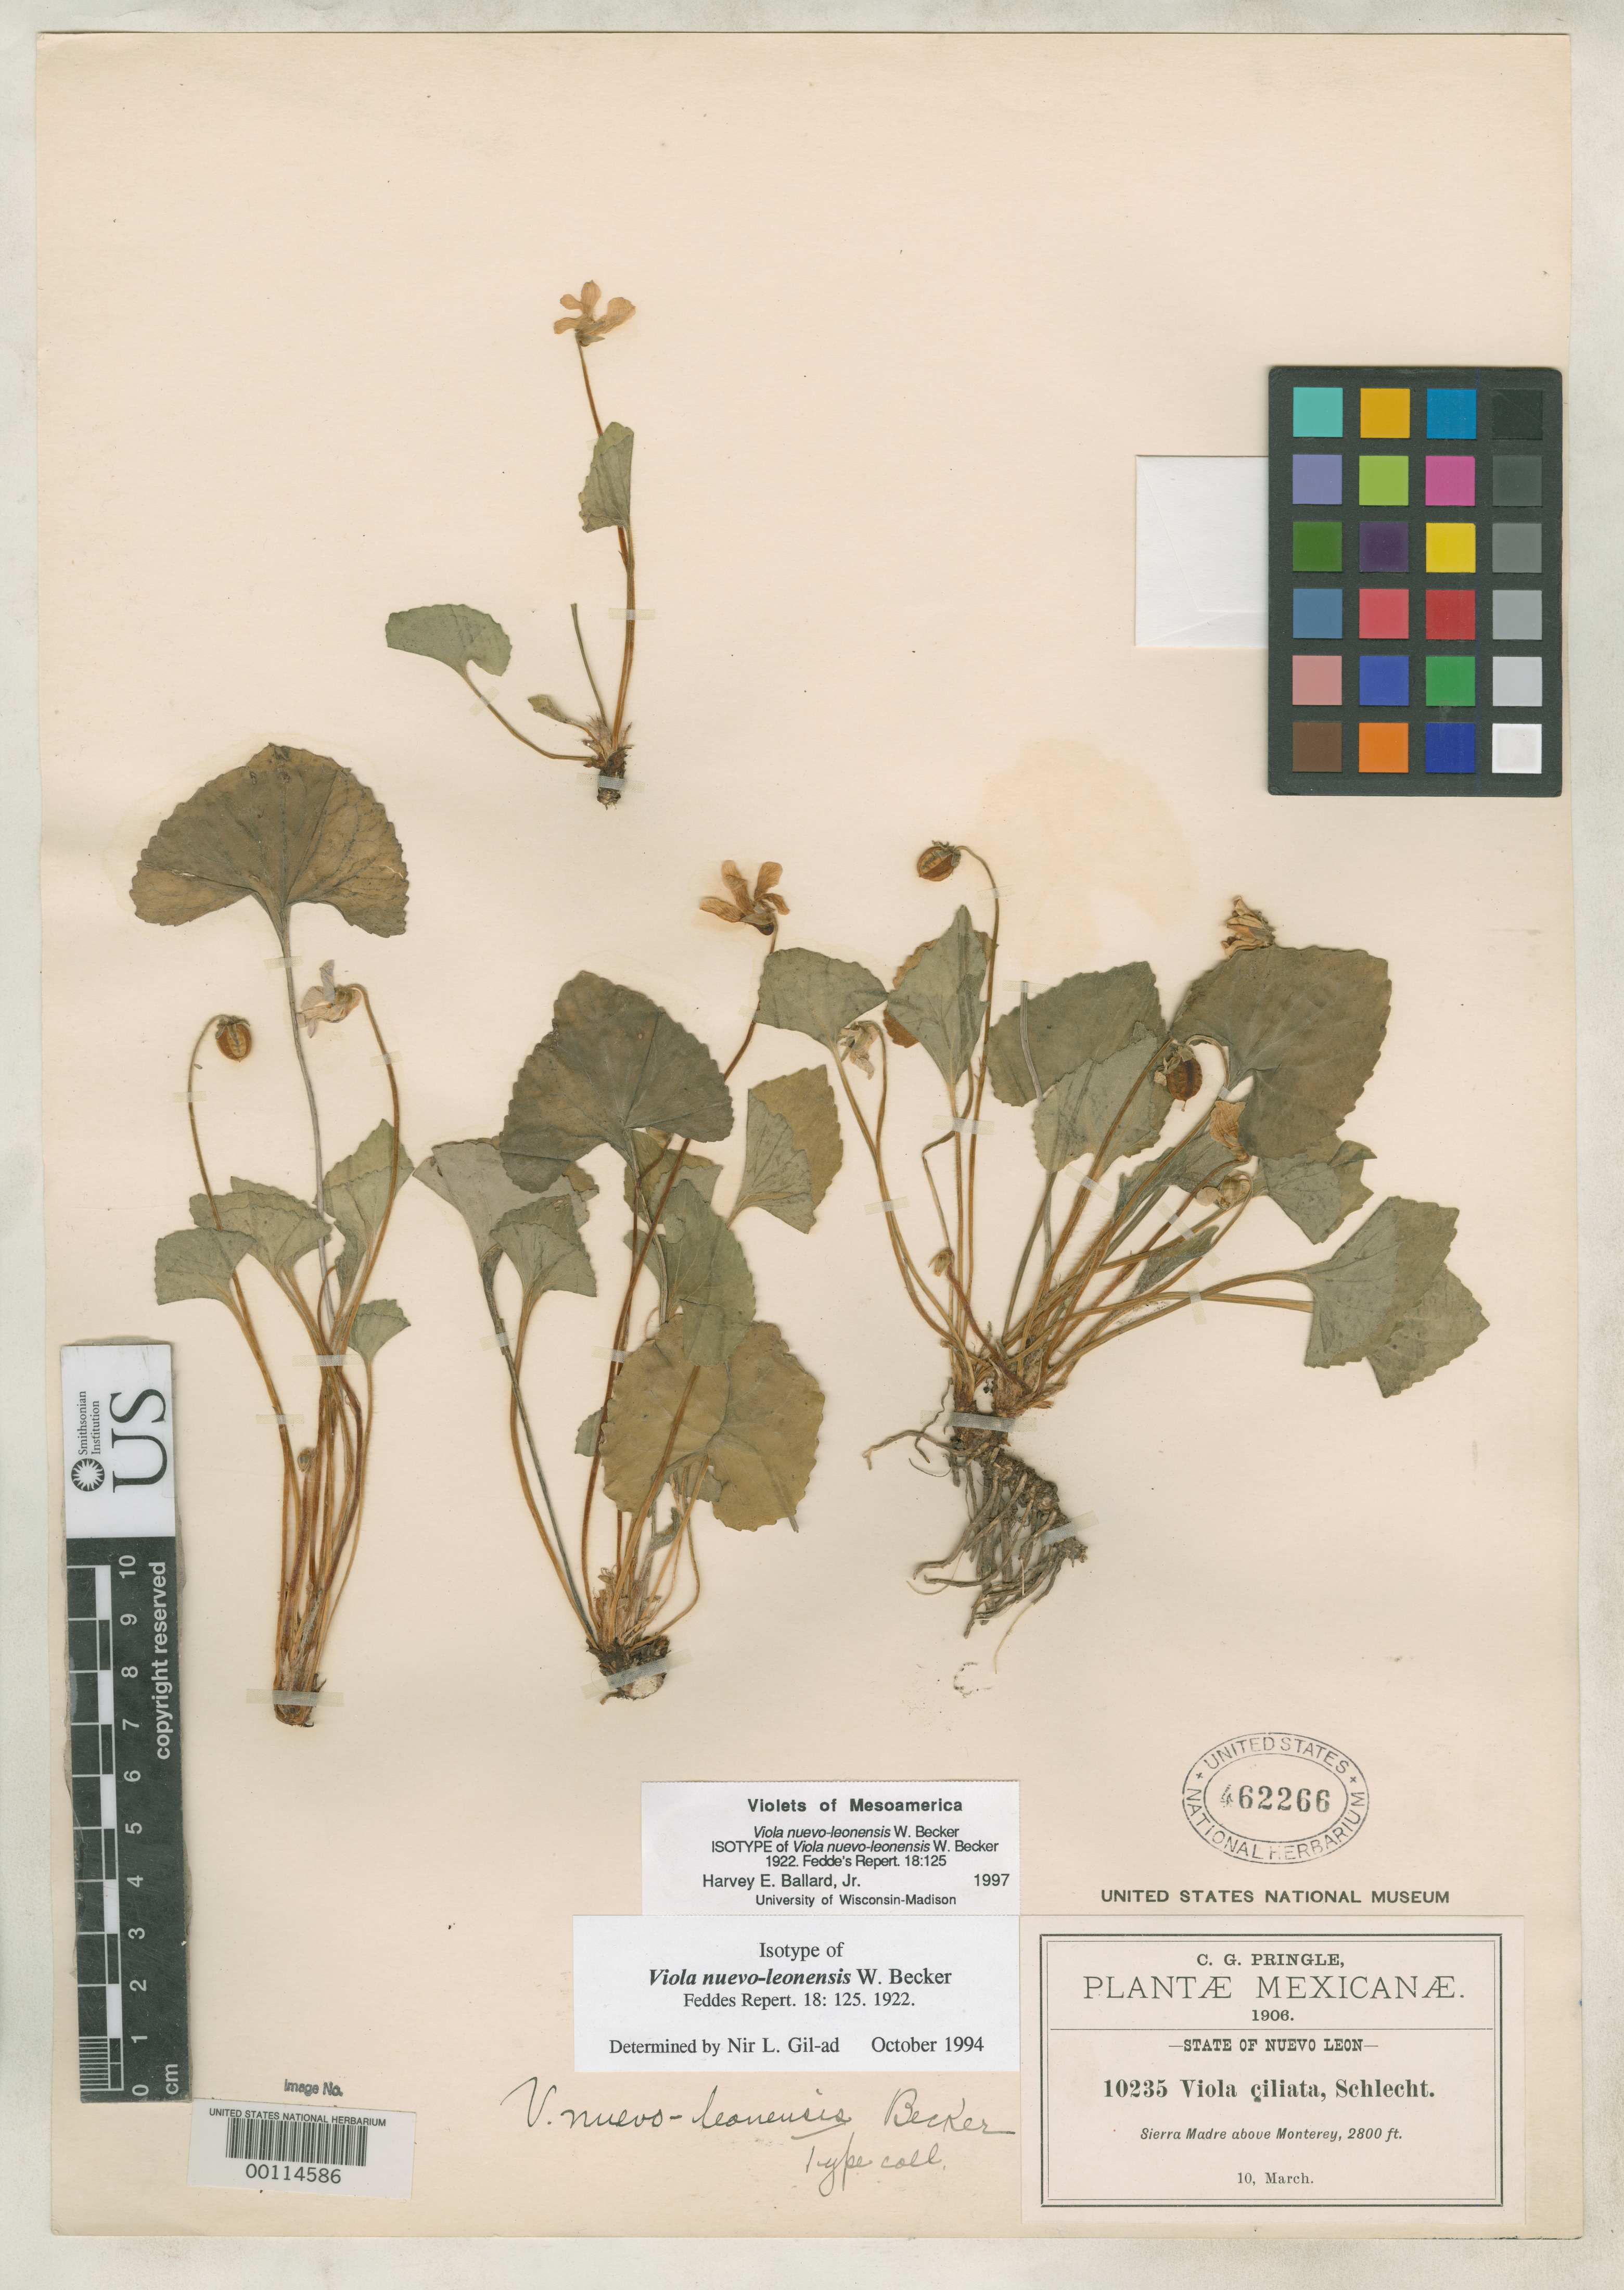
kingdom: Plantae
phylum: Tracheophyta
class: Magnoliopsida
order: Malpighiales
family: Violaceae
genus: Viola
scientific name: Viola nuevo-leonensis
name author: W. Becker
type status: Isotype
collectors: C. G. Pringle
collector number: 10235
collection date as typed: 10 Mar 1906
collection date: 1906-03-10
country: Mexico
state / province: Nuevo León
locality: Sierra Madre above Monterrey.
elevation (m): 853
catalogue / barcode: US 462266